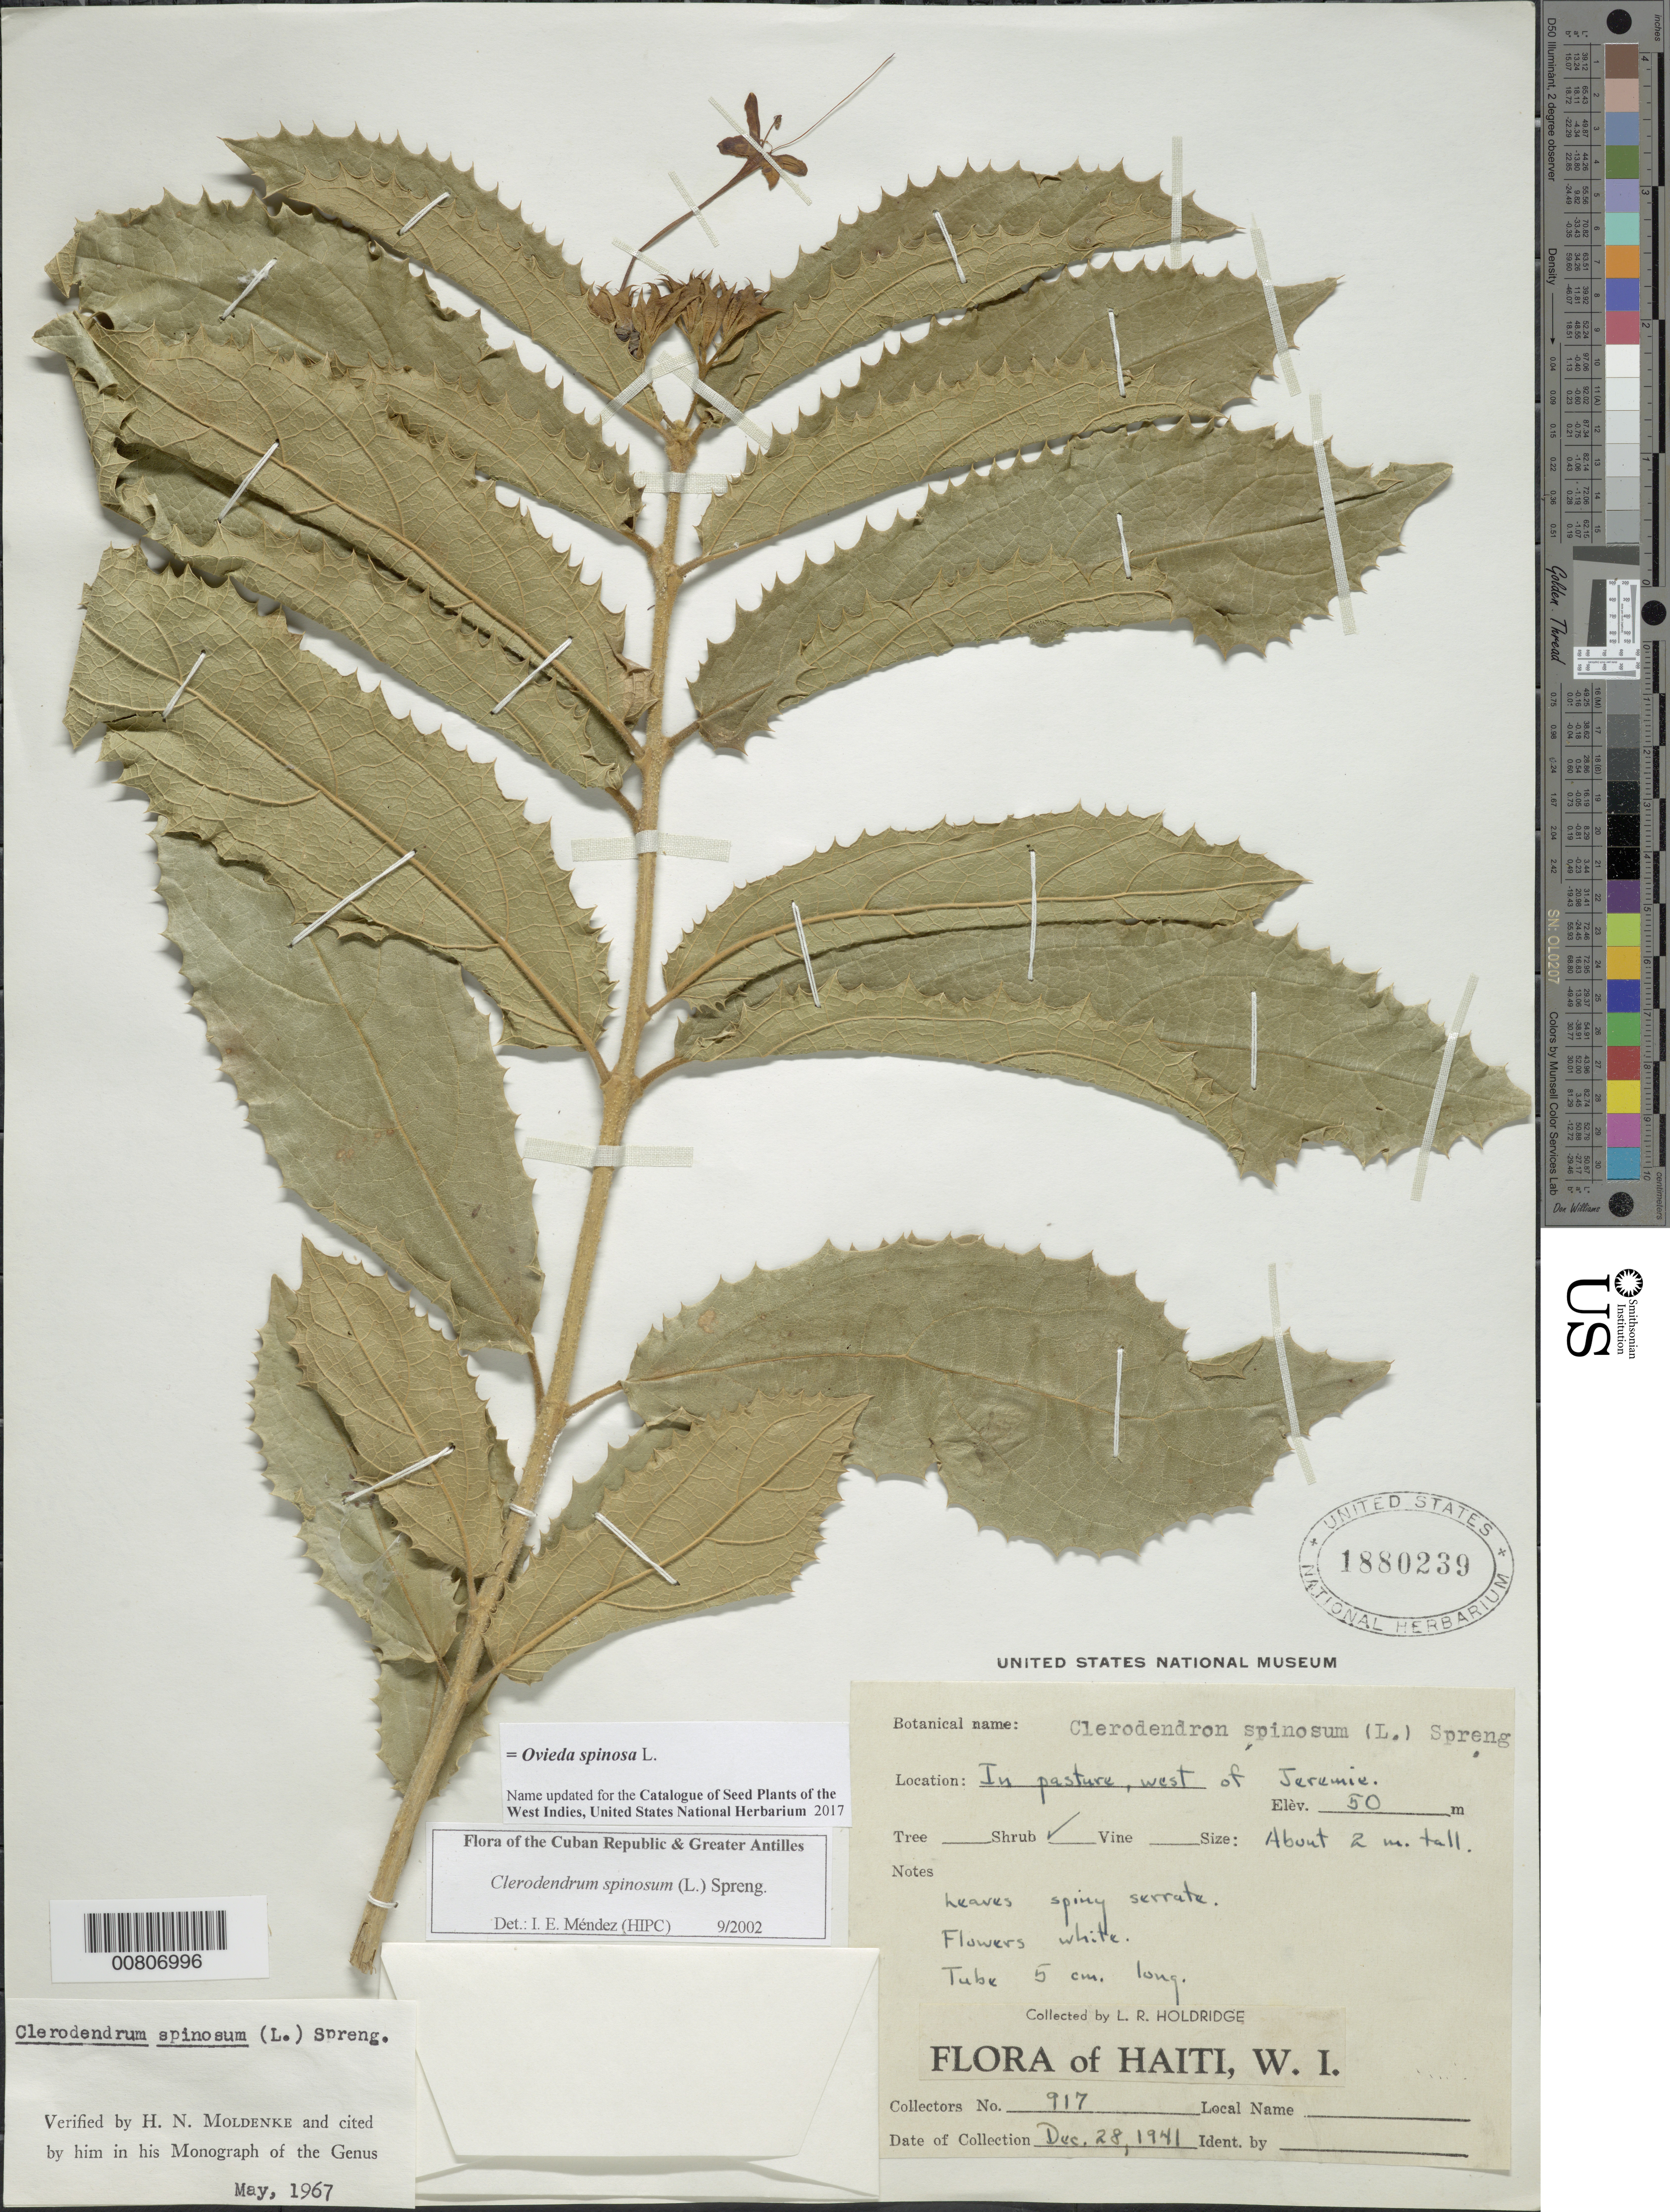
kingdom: Plantae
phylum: Tracheophyta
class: Magnoliopsida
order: Lamiales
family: Lamiaceae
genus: Ovieda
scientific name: Ovieda spinosa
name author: Sw.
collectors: L. Holdridge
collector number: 917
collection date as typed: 28 Dec 1941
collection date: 1941-12-28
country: Haiti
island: Hispaniola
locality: Jeremie, W of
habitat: Pasture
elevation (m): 50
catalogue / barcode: US 1880239